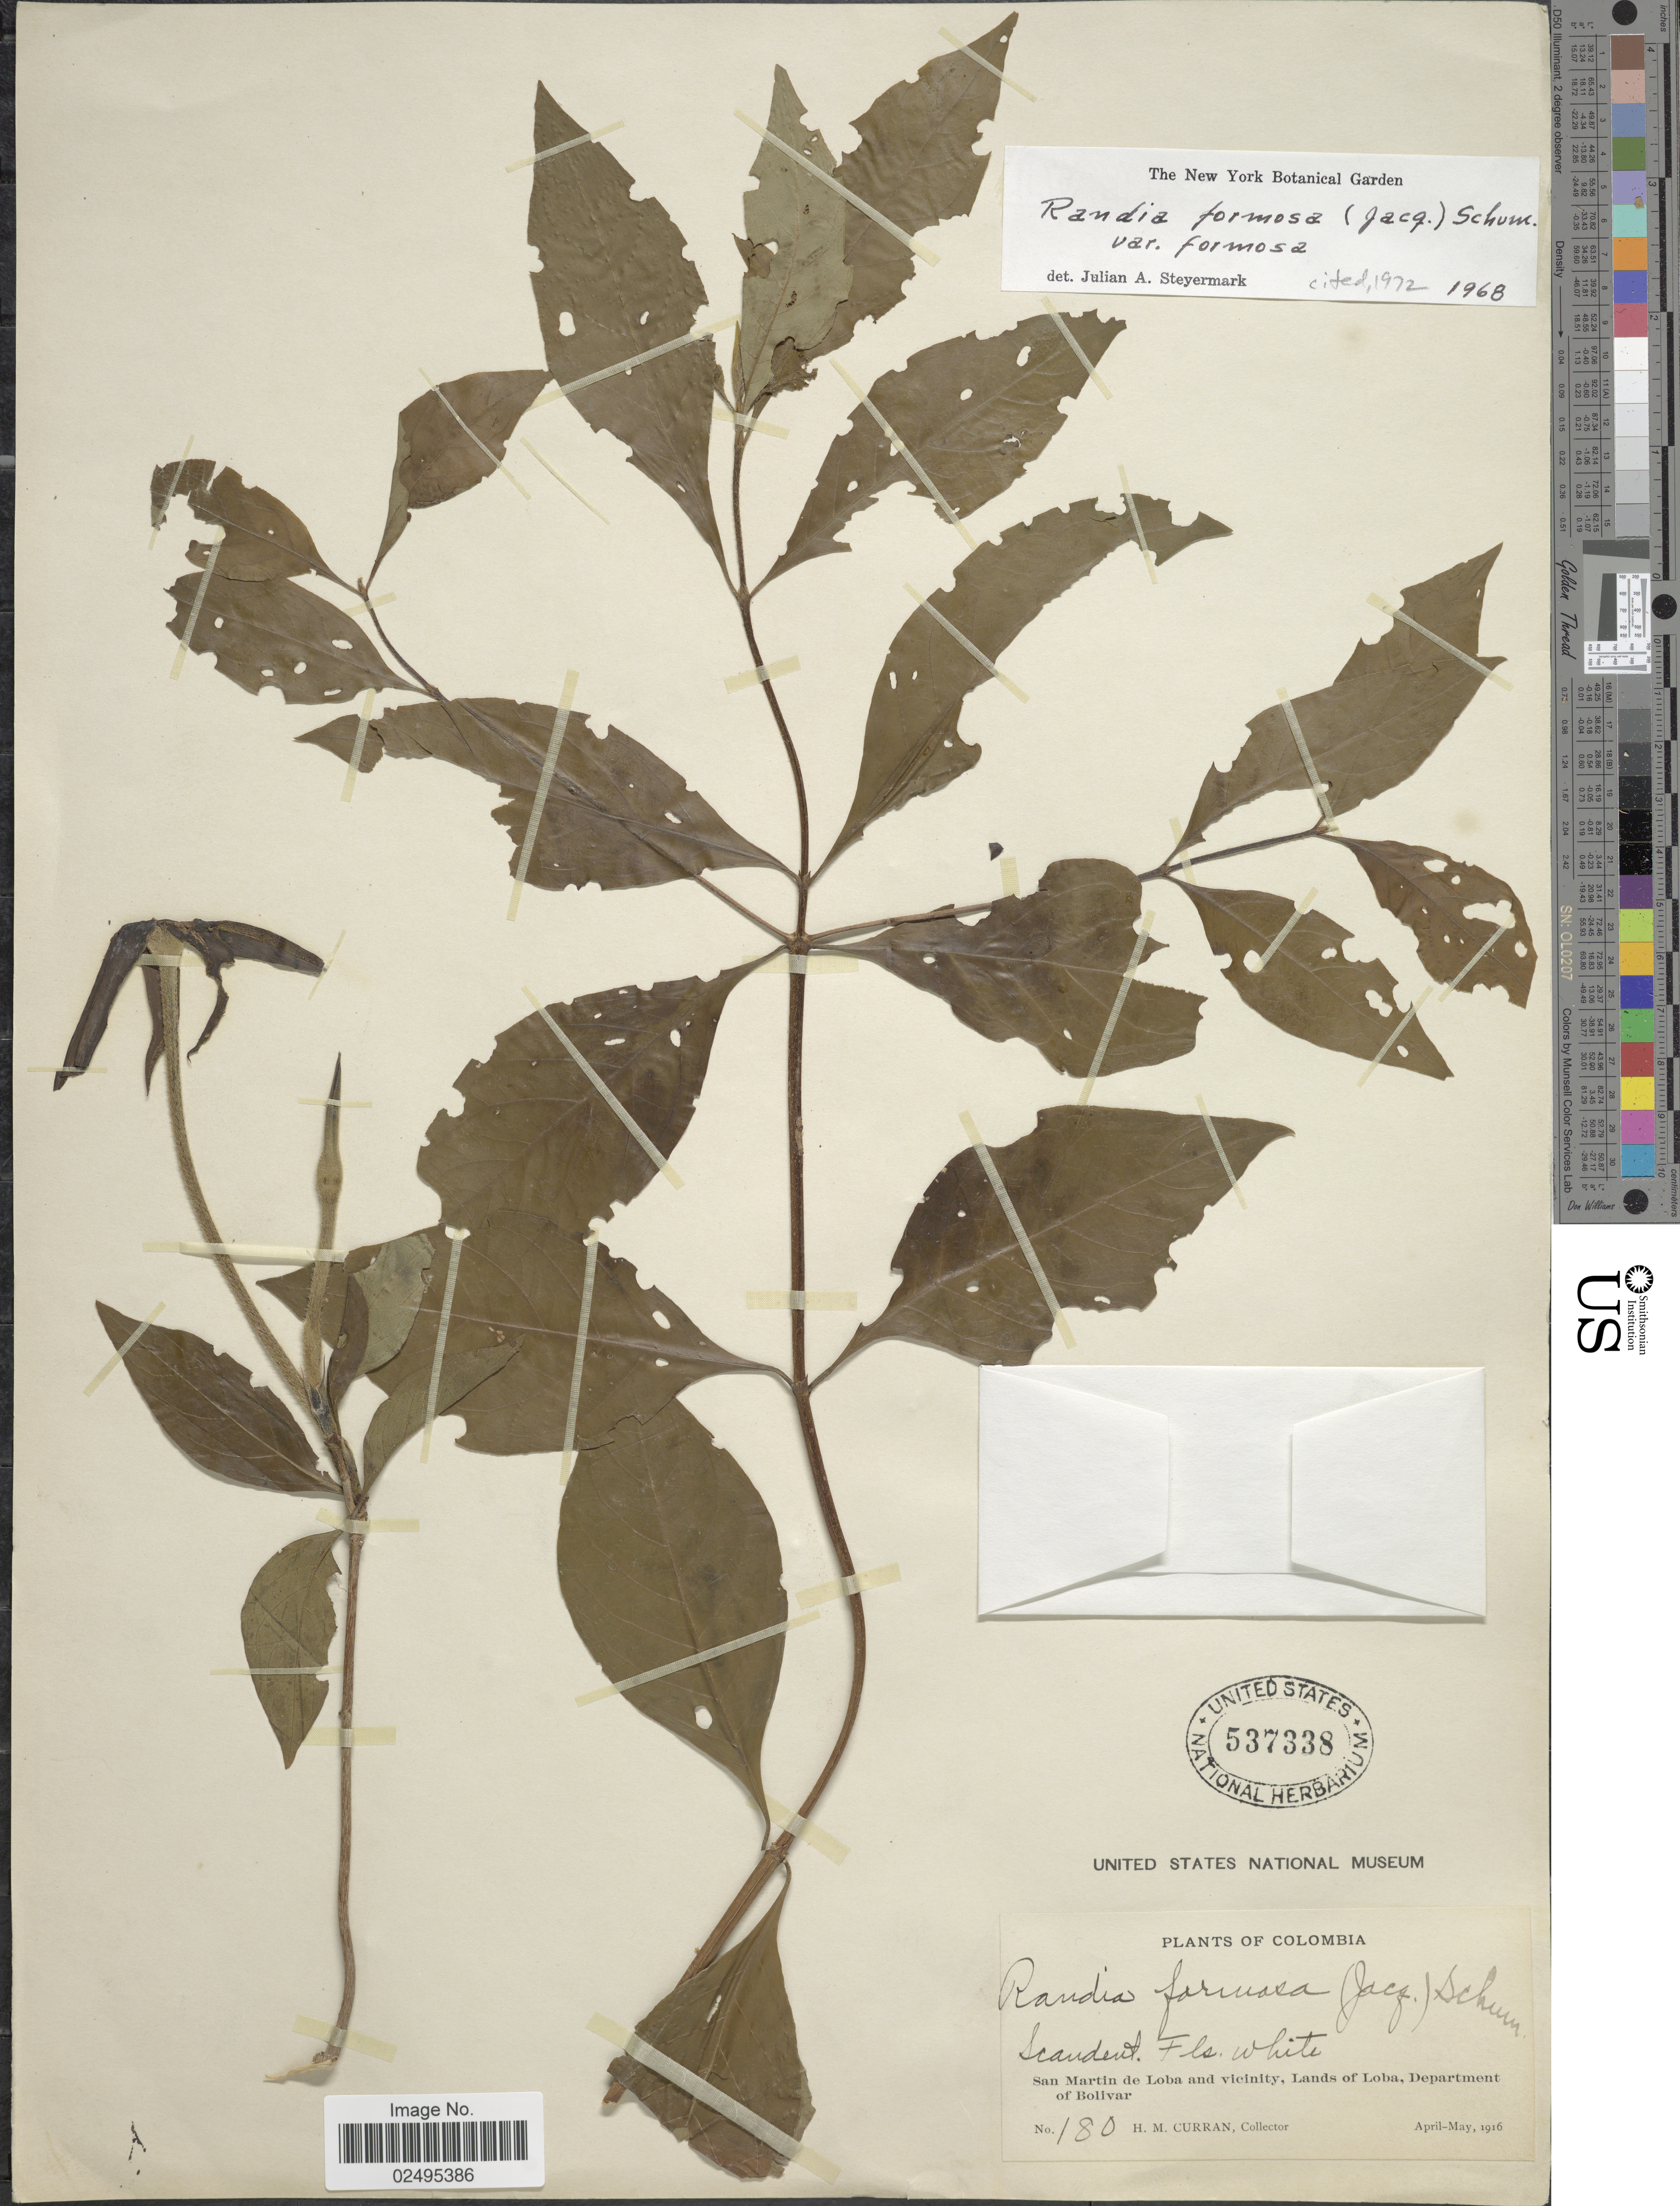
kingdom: Plantae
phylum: Tracheophyta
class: Magnoliopsida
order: Gentianales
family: Rubiaceae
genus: Rosenbergiodendron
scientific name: Rosenbergiodendron formosum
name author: (Jacq.) Fagerl.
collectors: H. M. Curran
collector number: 180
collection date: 1916-04/1916-05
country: Colombia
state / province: Bolívar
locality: San Martin de Loba and vicinity, Lands of Loba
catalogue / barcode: US 537338